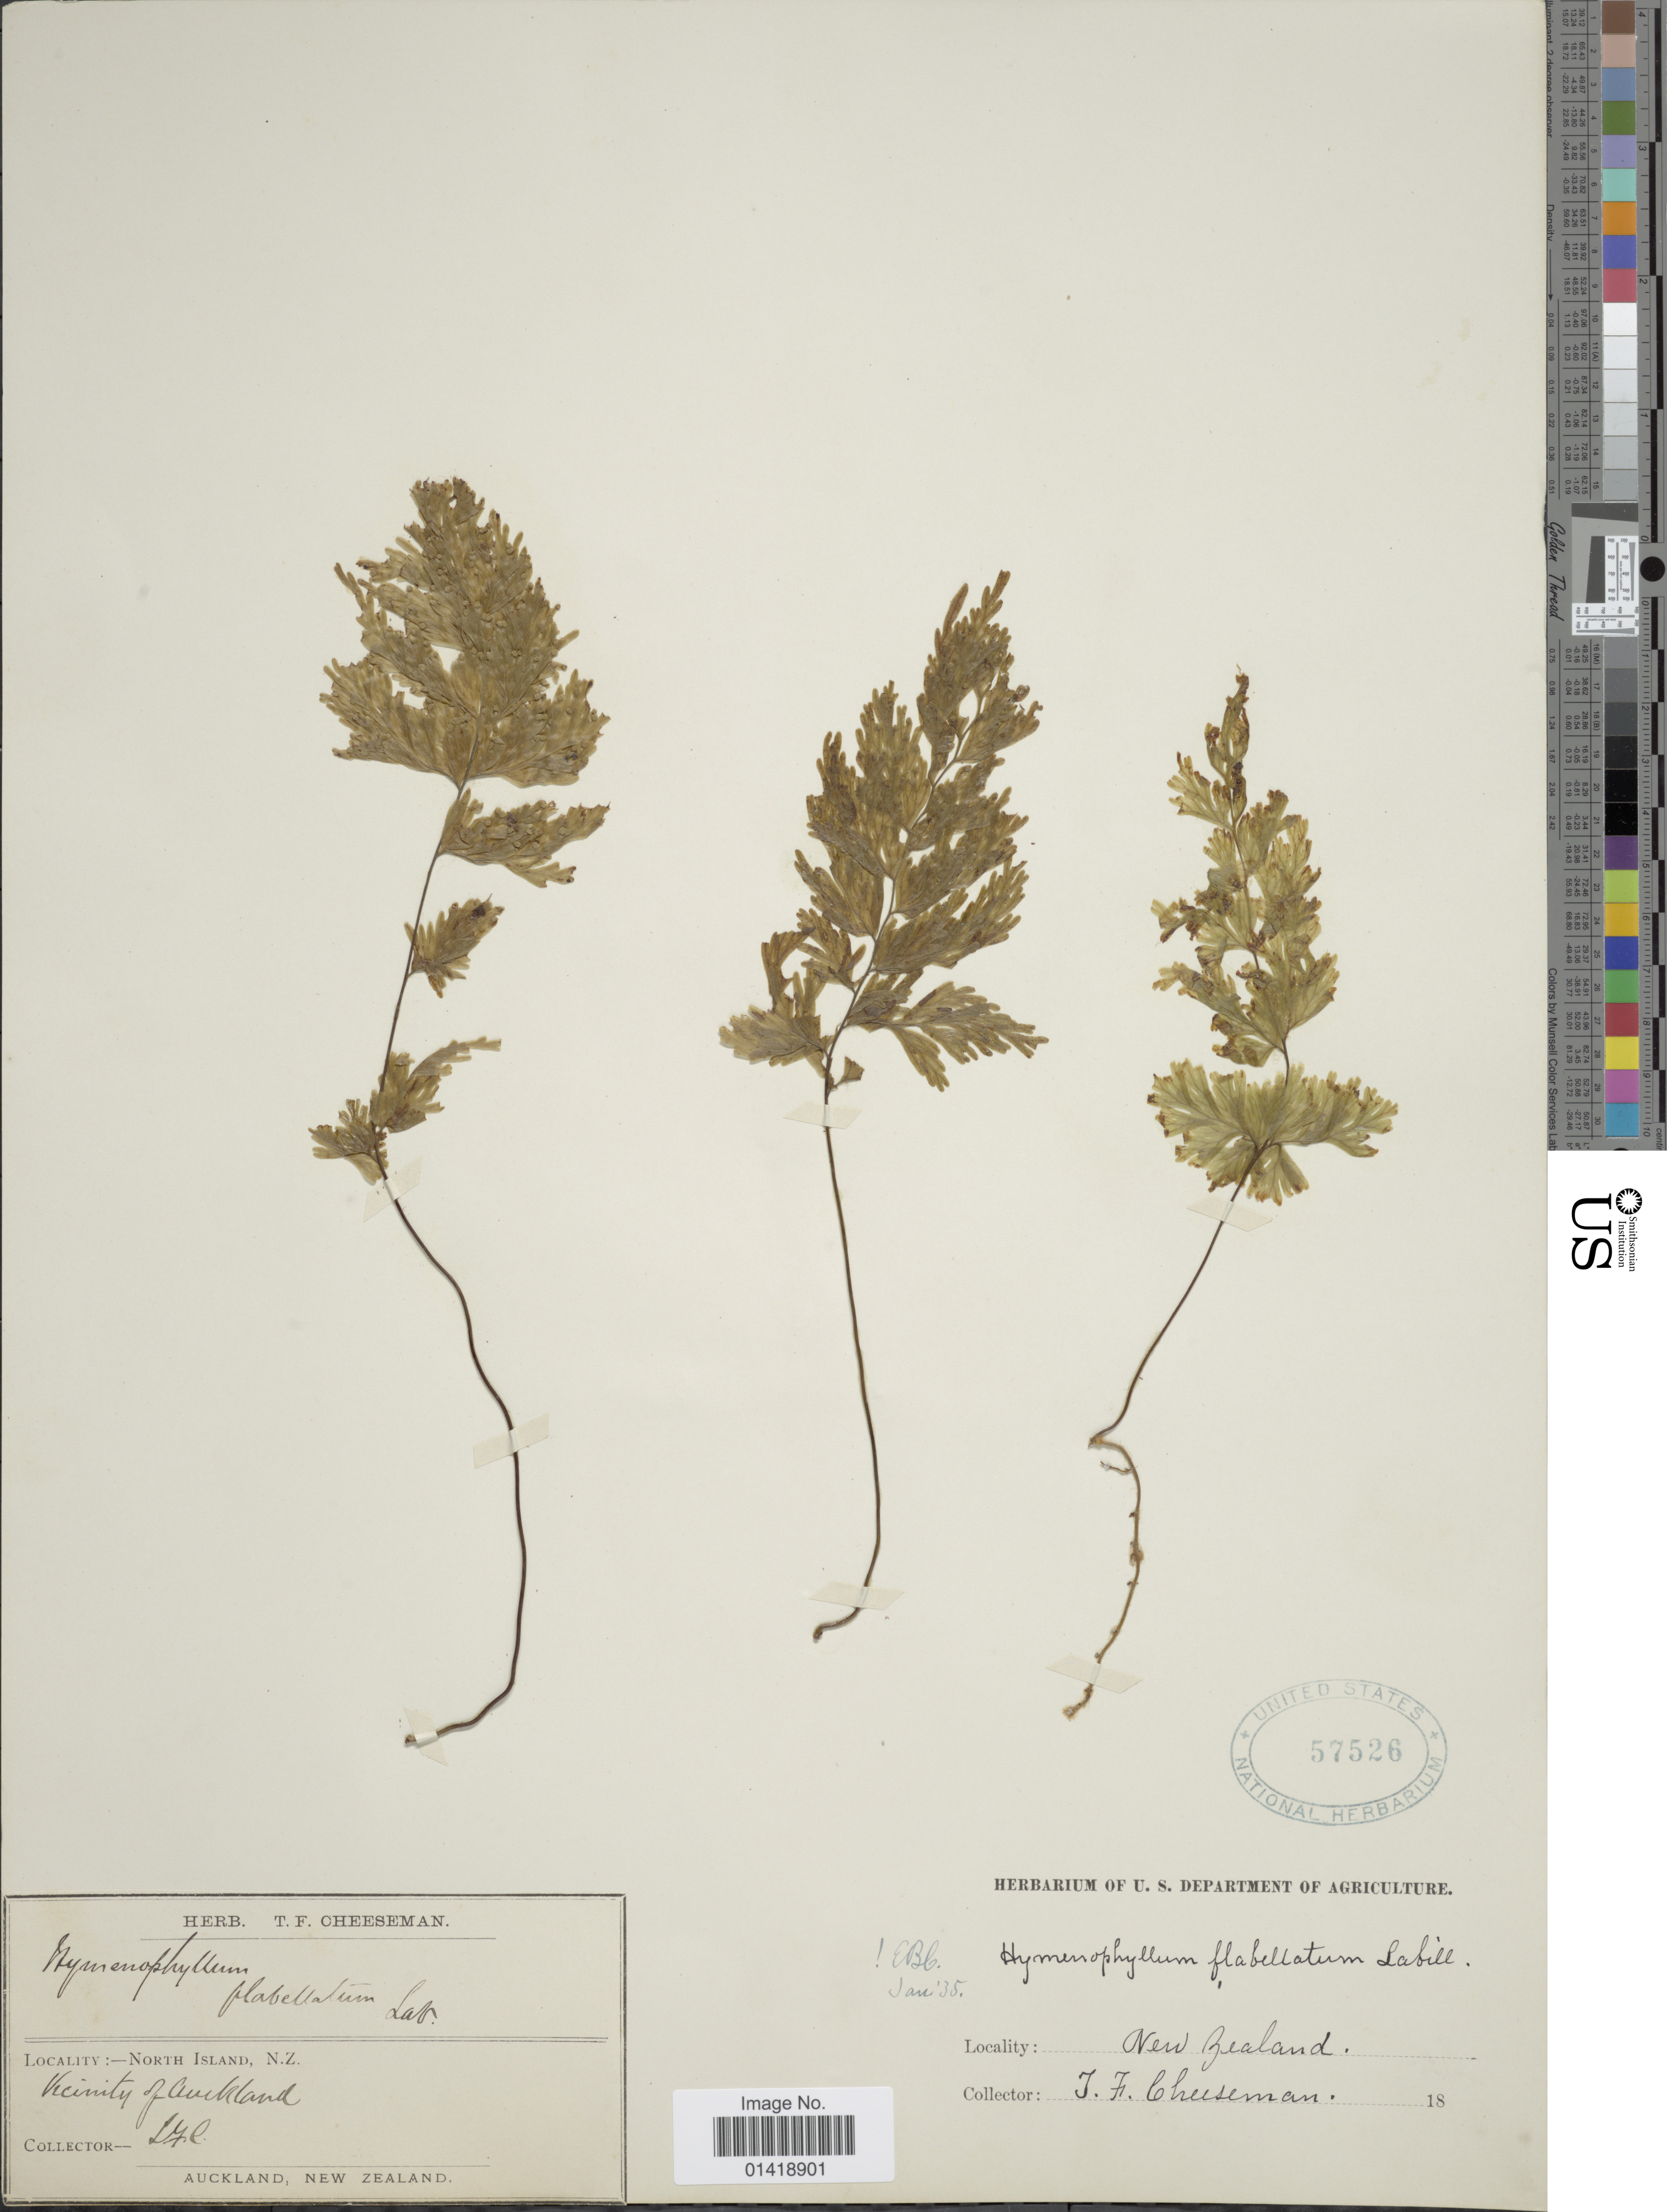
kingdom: Plantae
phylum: Tracheophyta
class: Polypodiopsida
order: Hymenophyllales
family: Hymenophyllaceae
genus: Hymenophyllum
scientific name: Hymenophyllum flabellatum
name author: Labill.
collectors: T. F. Cheeseman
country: New Zealand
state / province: Auckland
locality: North Island, Vicinity of Auckland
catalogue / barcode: US 57526